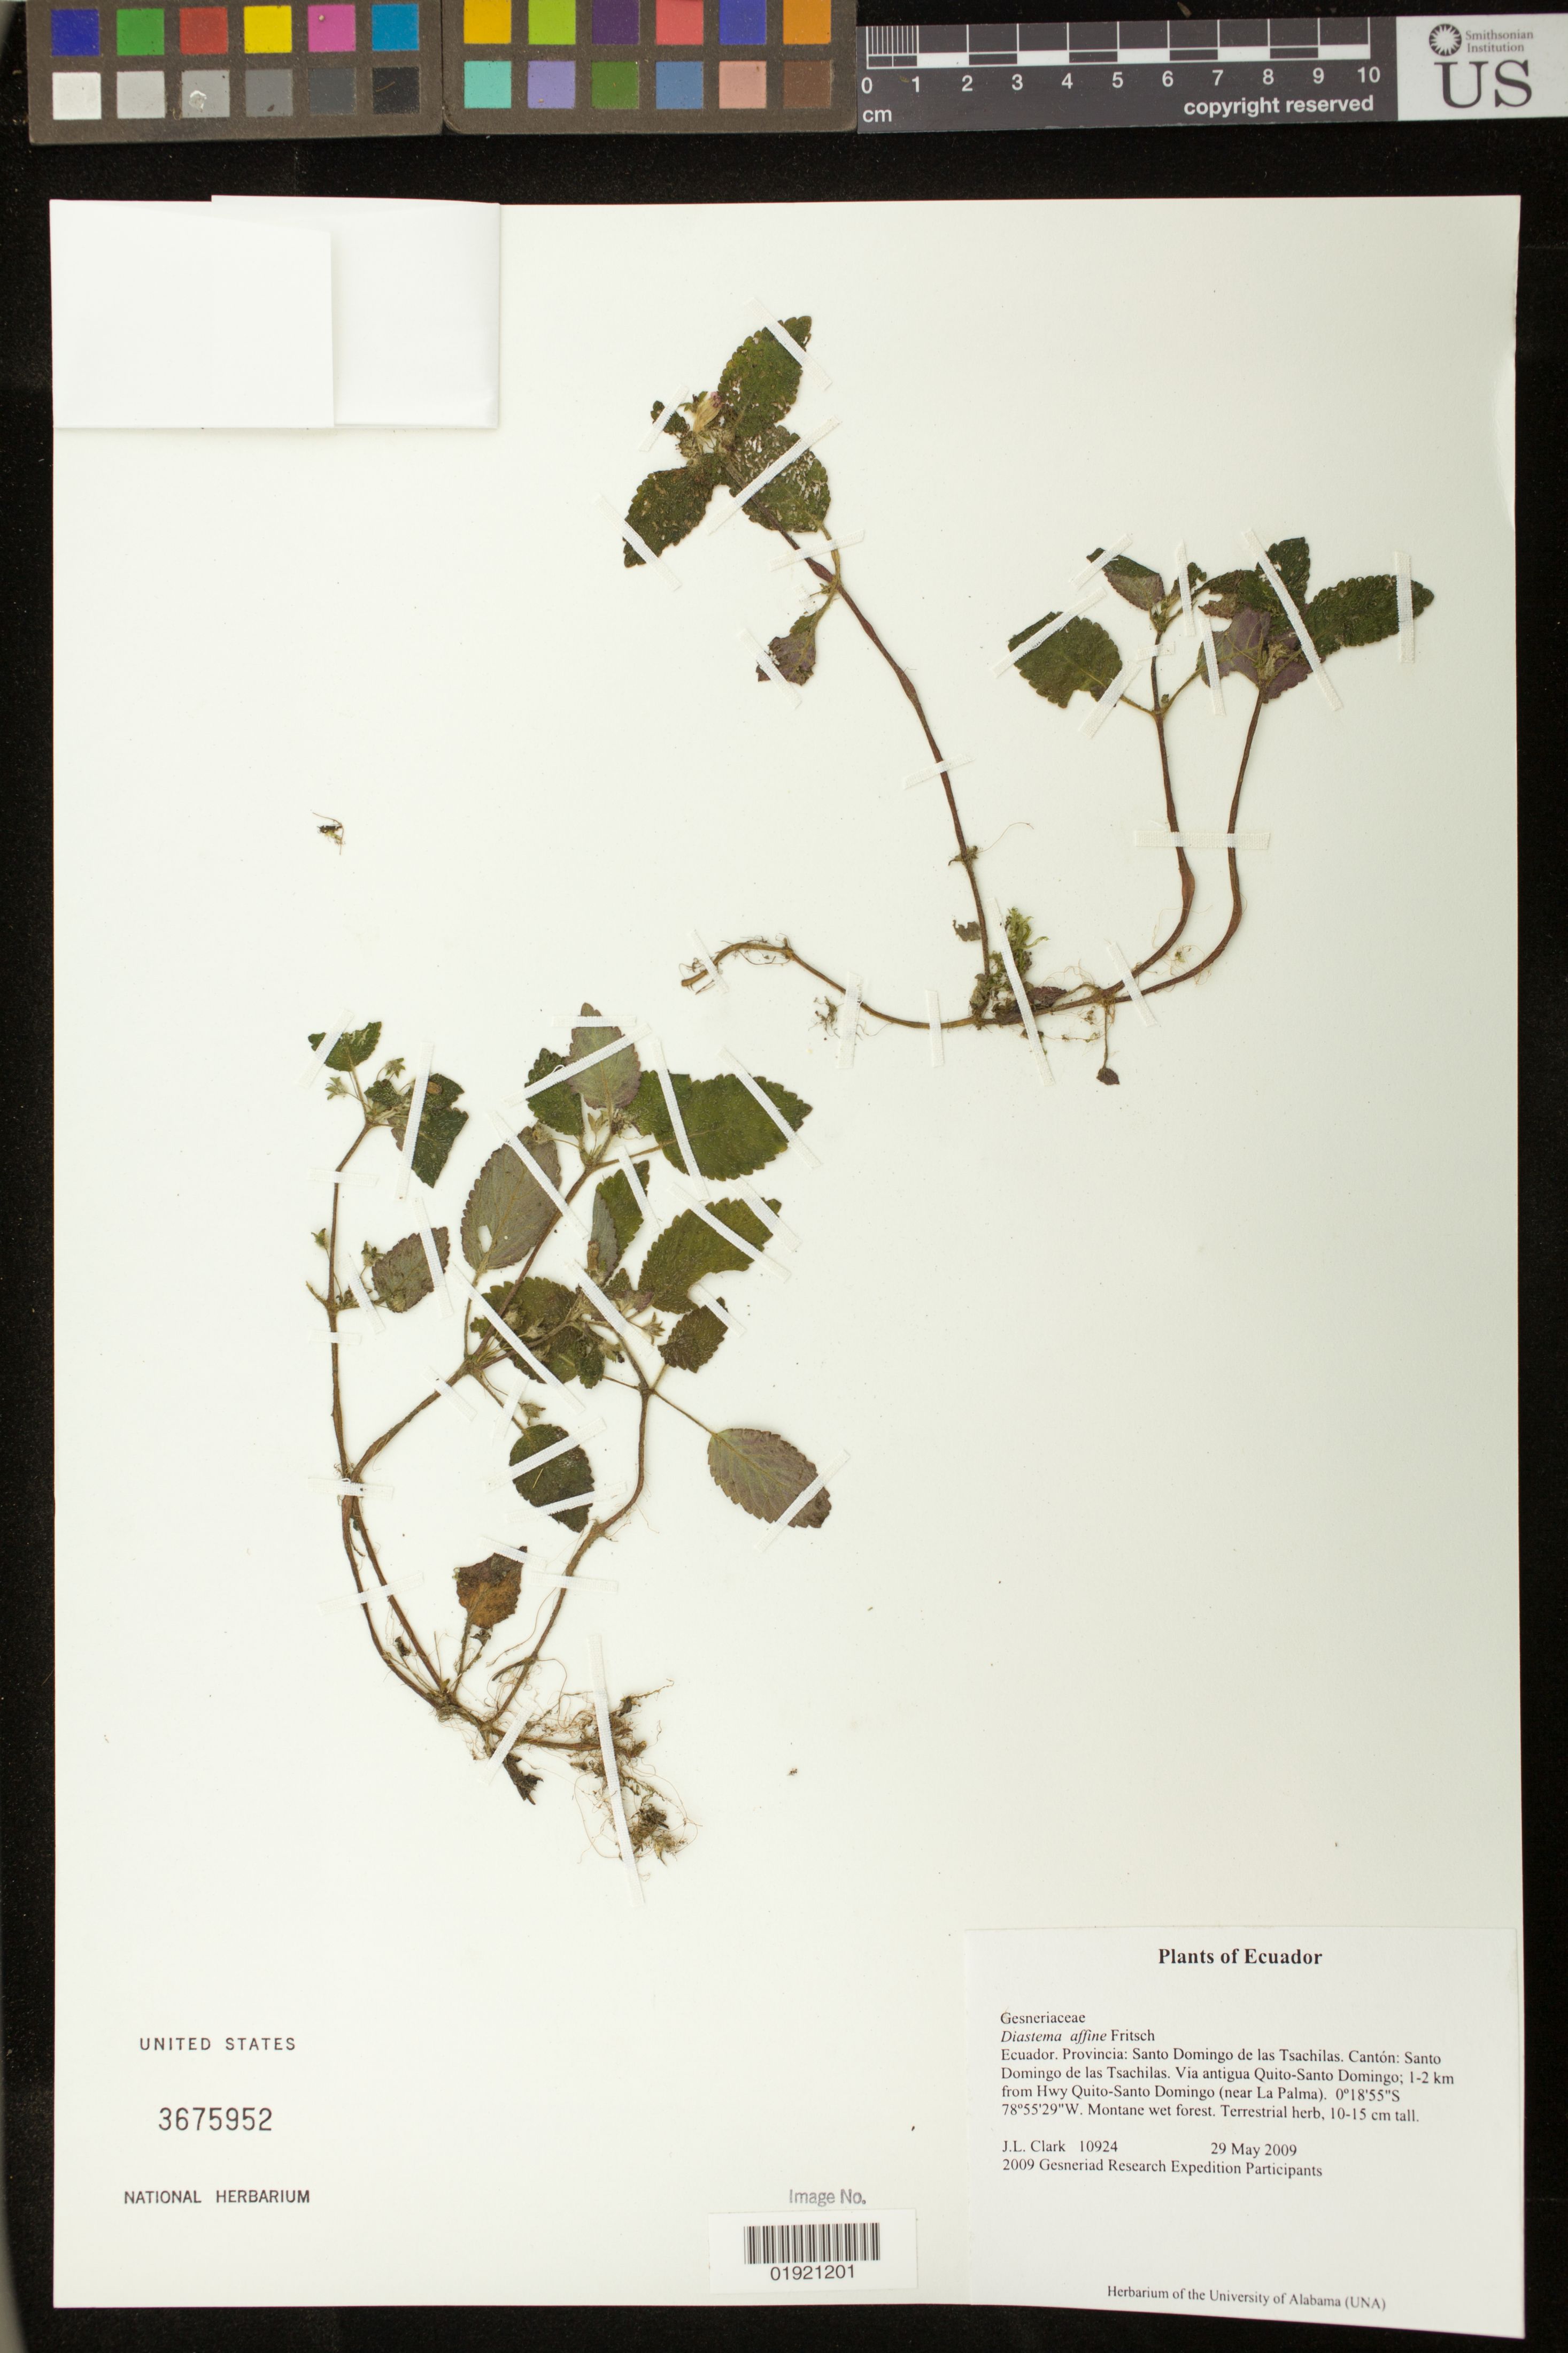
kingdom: Plantae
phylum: Tracheophyta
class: Magnoliopsida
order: Lamiales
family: Gesneriaceae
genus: Diastema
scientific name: Diastema affine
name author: Fritsch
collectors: J. L. Clark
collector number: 10924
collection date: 2009-05-29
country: Ecuador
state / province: Tsáchilas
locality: Canton: Santo Domingo de las Tsachilas. Via antigua Quito-Santo Domingo; 1-2 km from Hwy Quito-Santo Domingo (near La Palma).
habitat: Montane wet forest.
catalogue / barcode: US 3675952